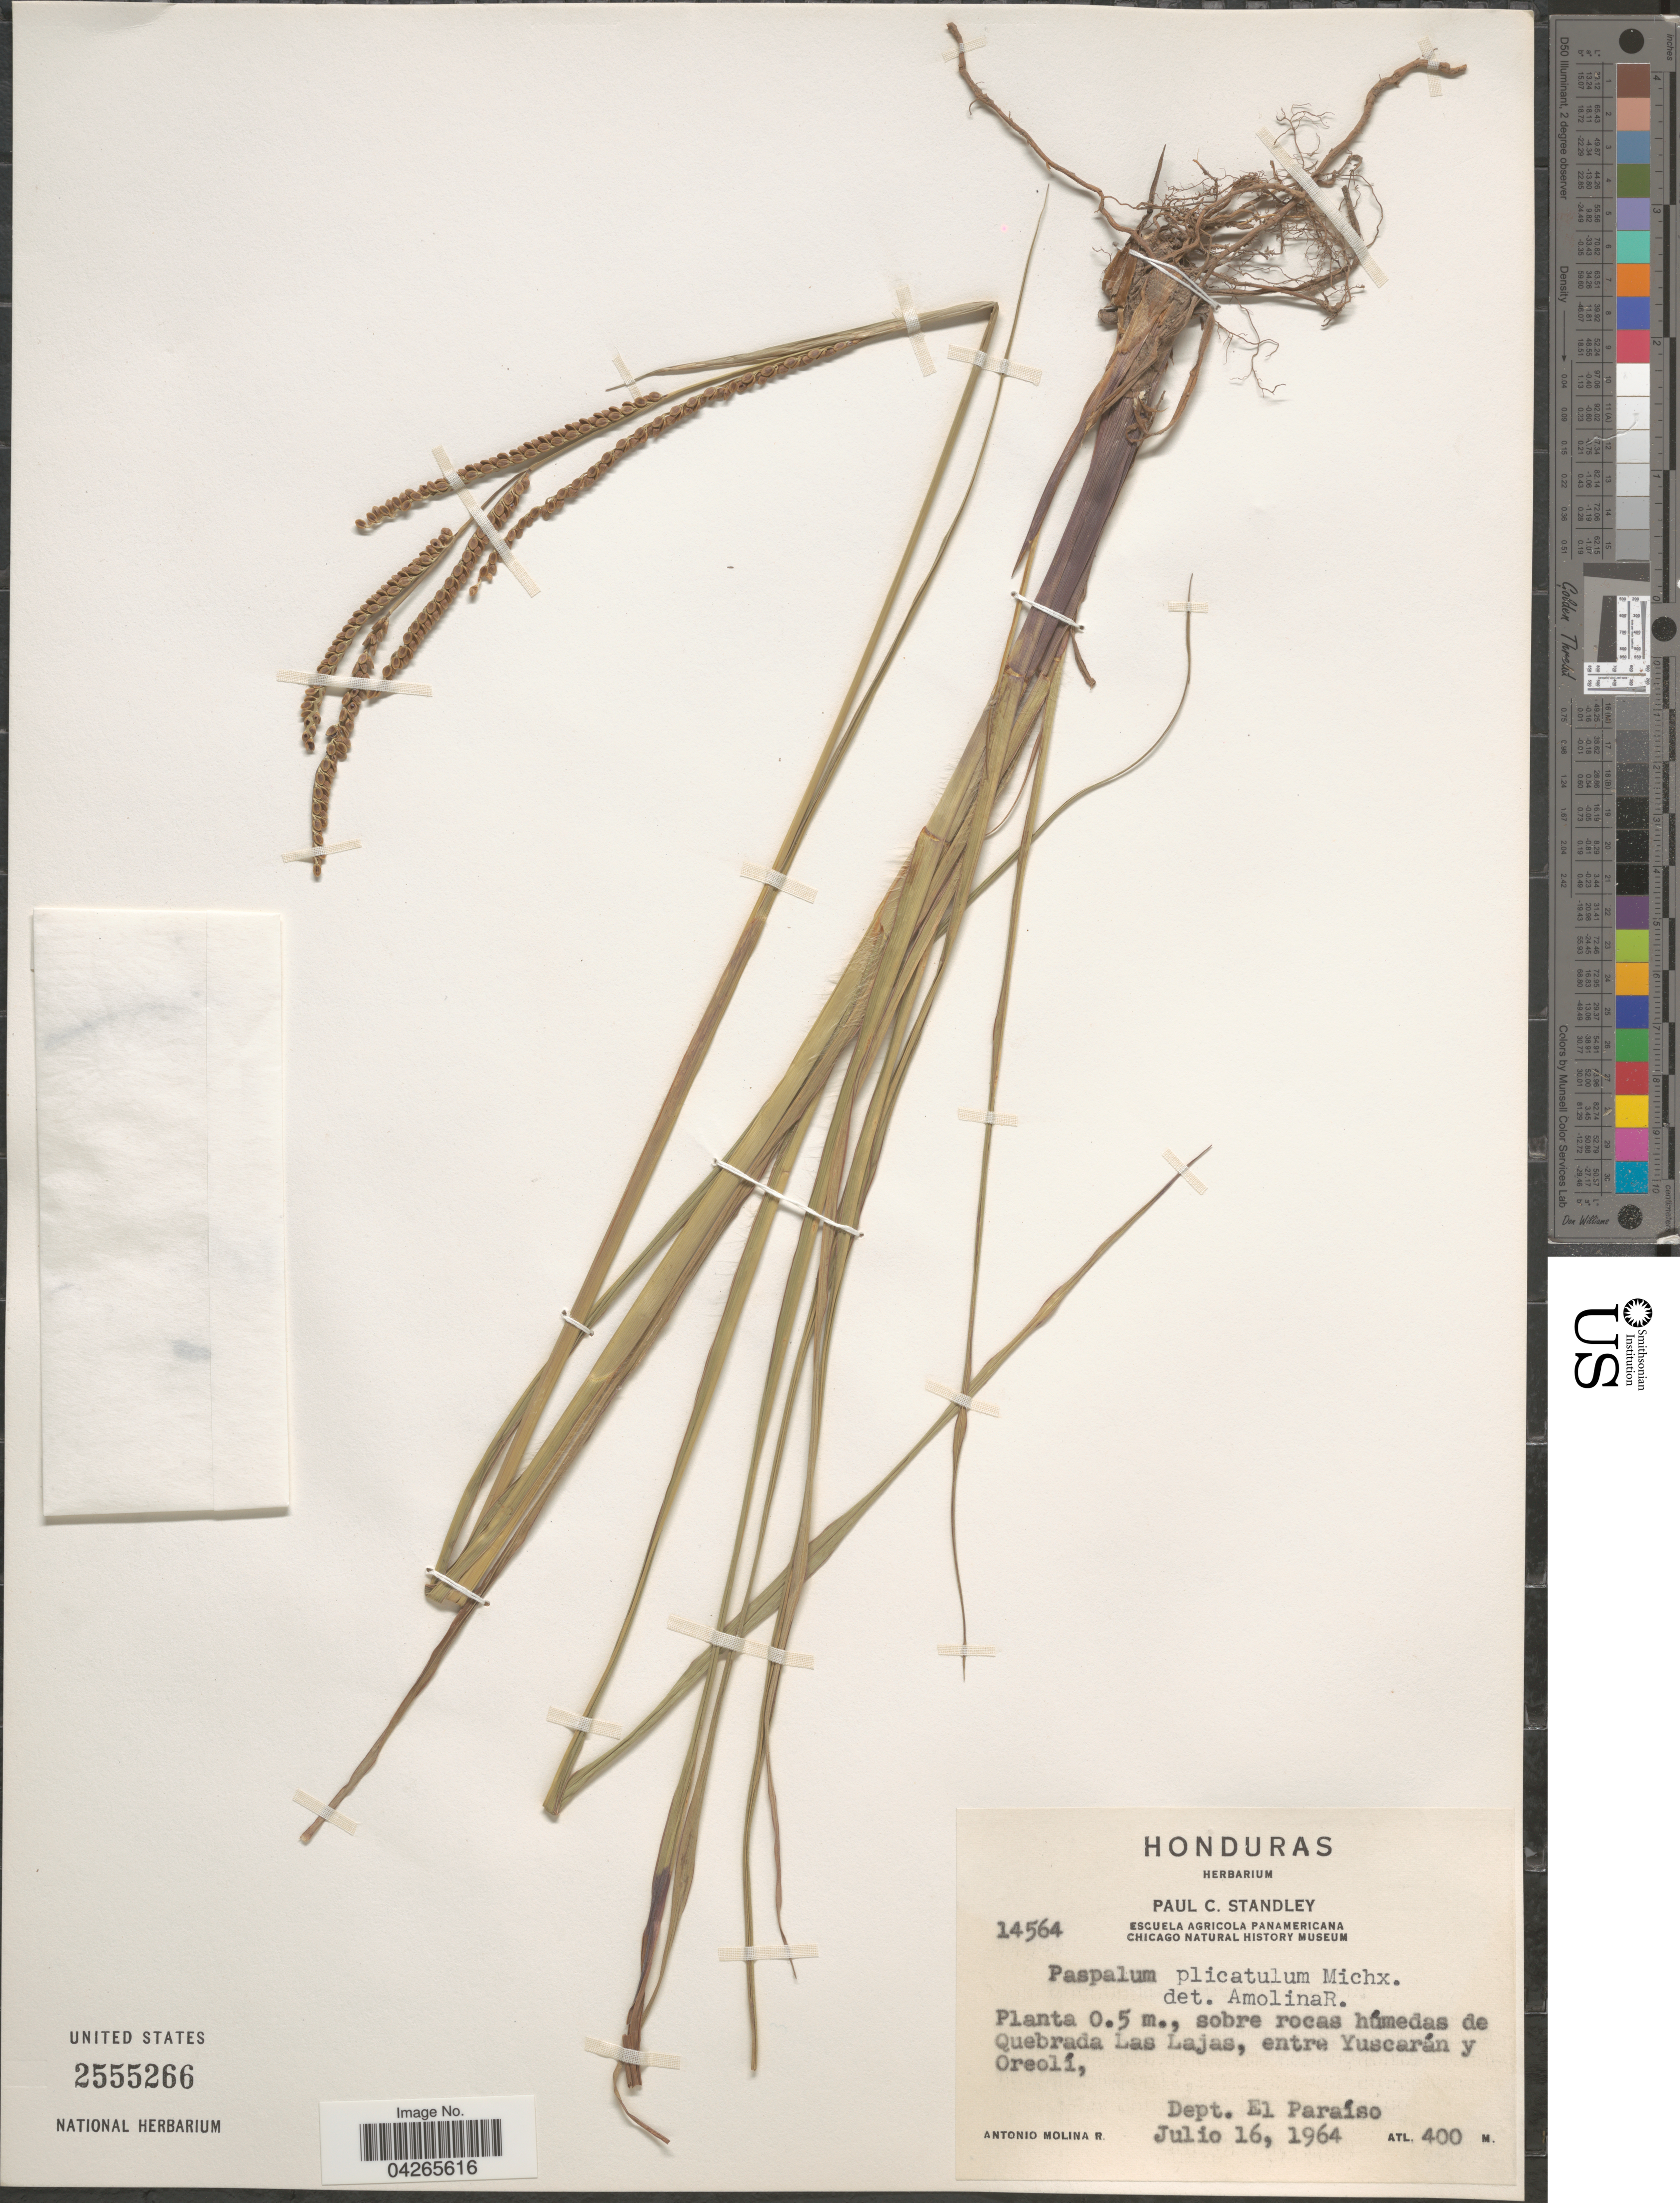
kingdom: Plantae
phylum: Tracheophyta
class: Liliopsida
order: Poales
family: Poaceae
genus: Paspalum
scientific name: Paspalum plicatulum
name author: Michx.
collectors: A. Molina R.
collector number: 14564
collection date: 1964-07-16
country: Honduras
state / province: El Paraiso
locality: Sobre rocas húmedas de Quebrada Las Lajas, entre Yuscarán y Oreolí, Dept. El Paraíso.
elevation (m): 400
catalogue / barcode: US 2555266